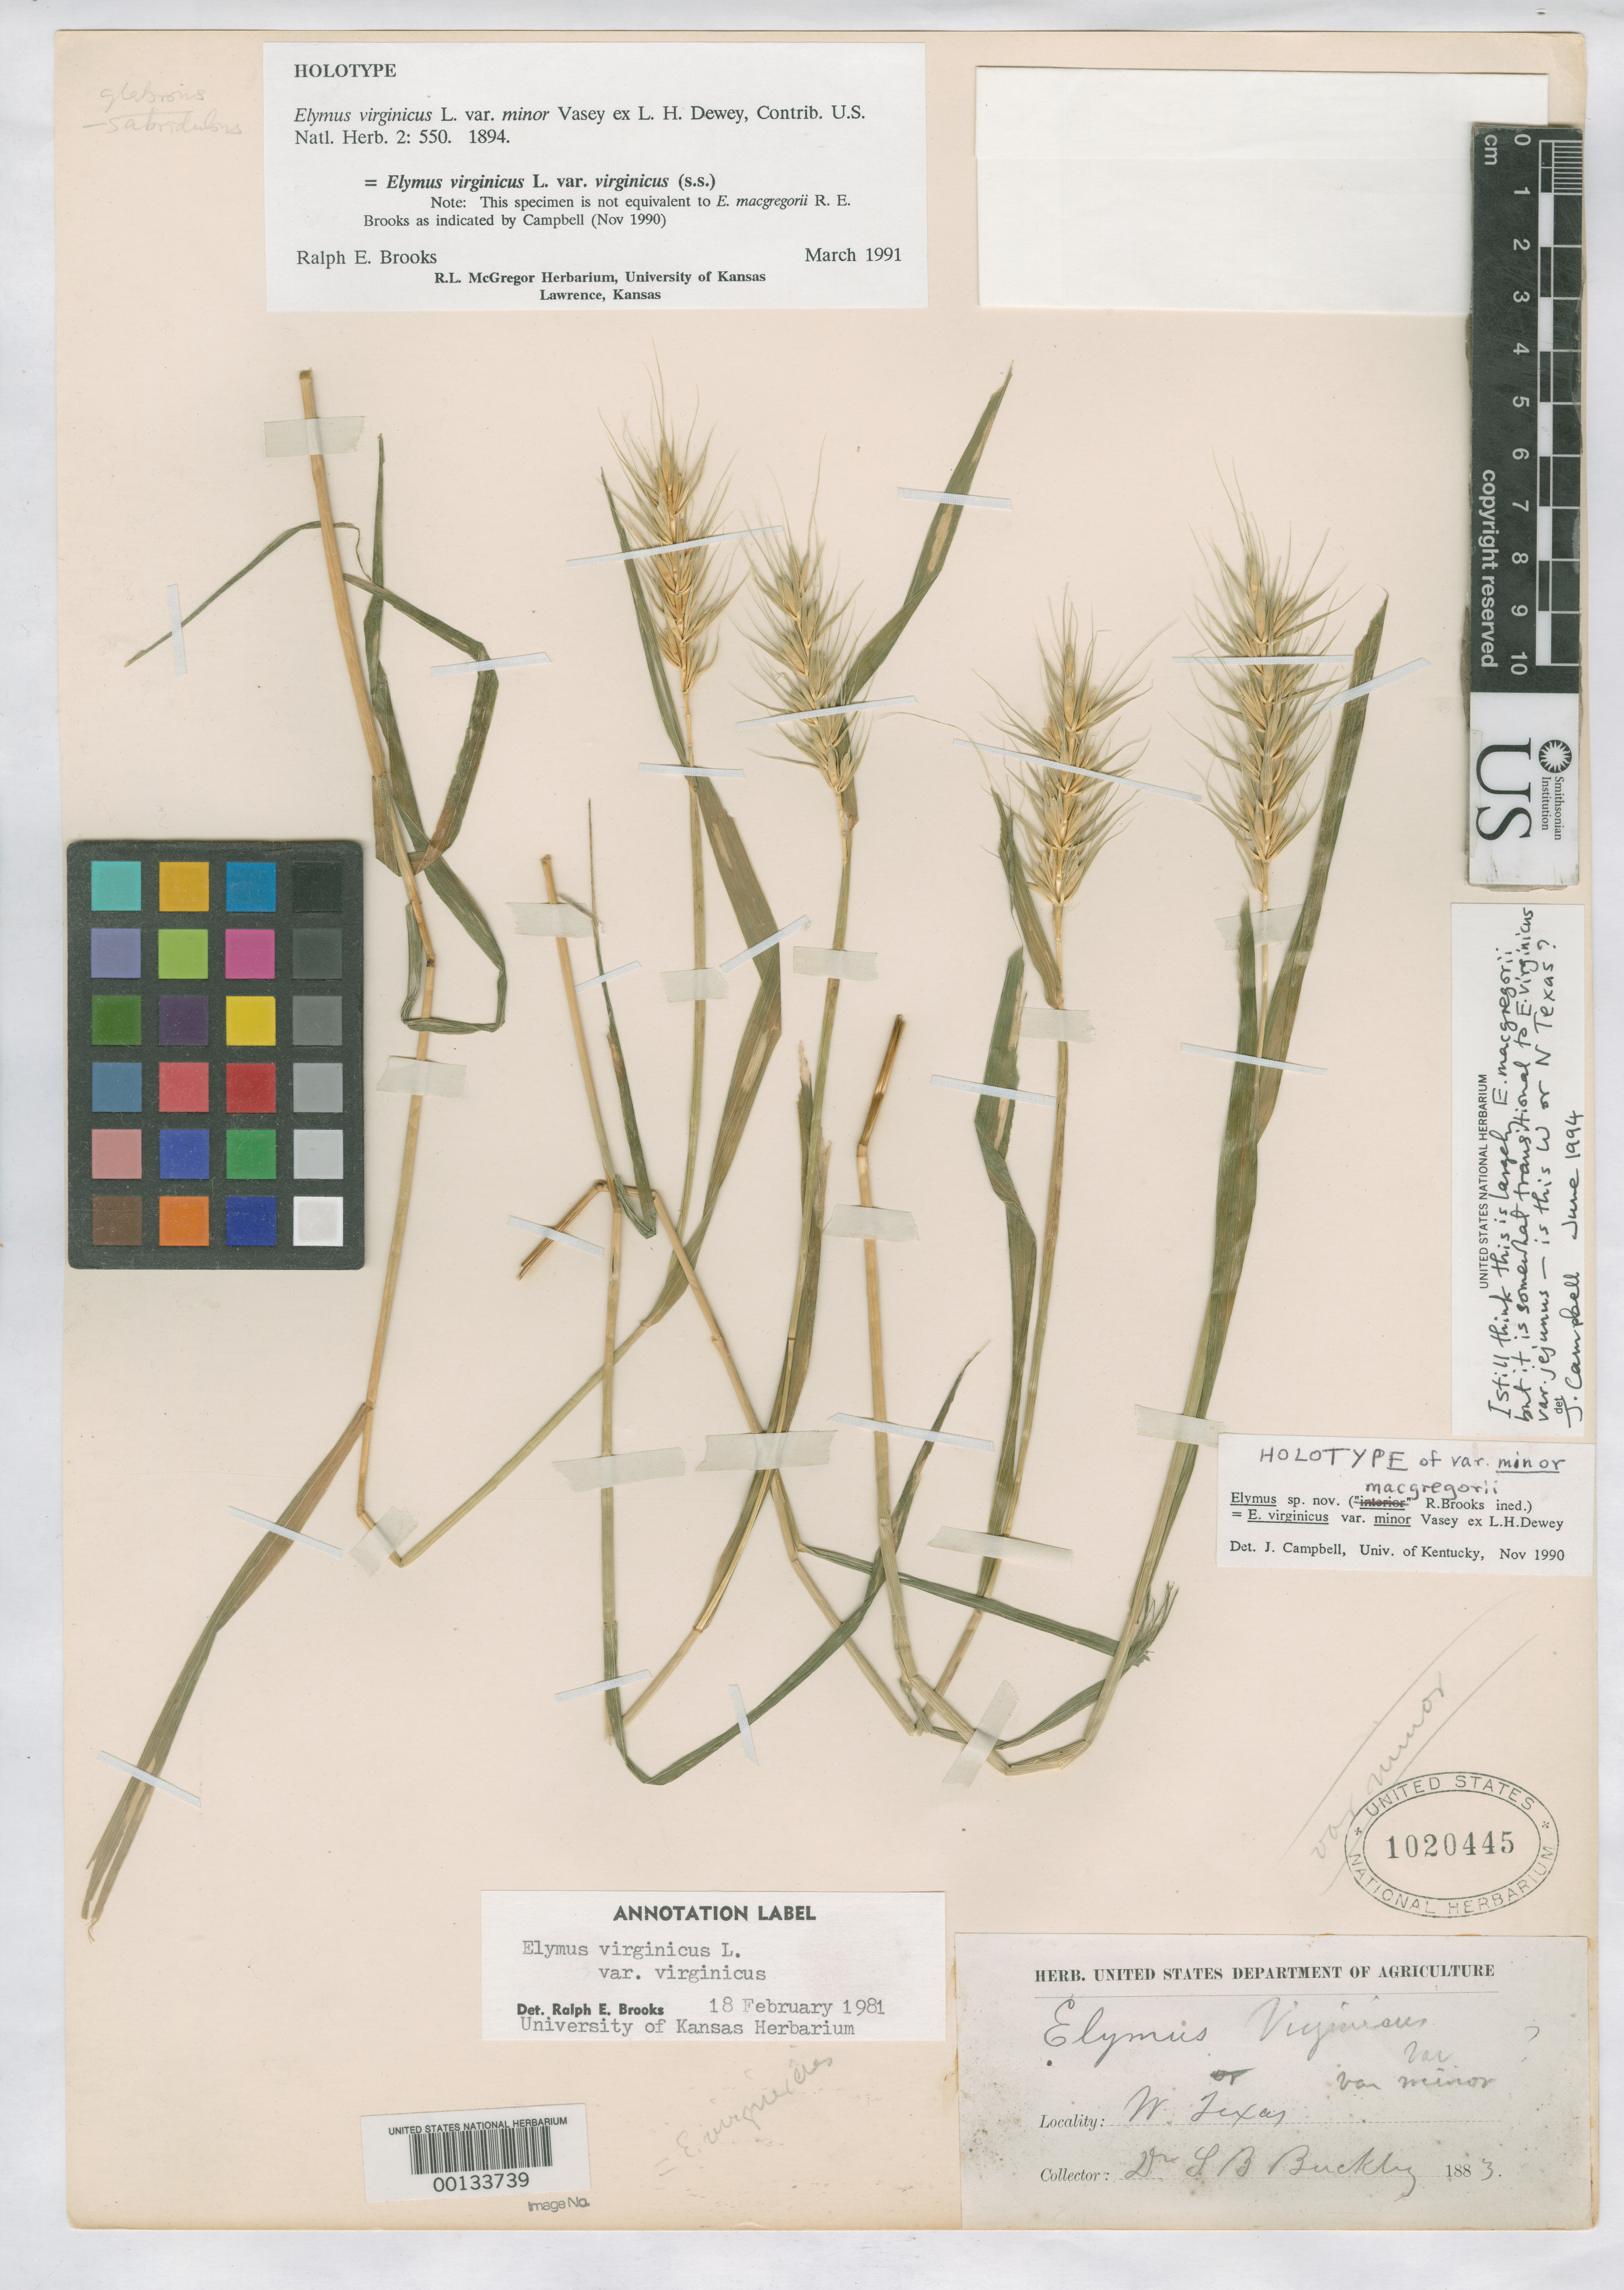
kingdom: Plantae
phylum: Tracheophyta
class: Liliopsida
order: Poales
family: Poaceae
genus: Elymus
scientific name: Elymus virginicus var. minor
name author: Vasey ex L.H. Dewey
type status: Holotype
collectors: L. Buckley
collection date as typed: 1883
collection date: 1883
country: United States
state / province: Texas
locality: West Texas.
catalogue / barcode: US 1020445